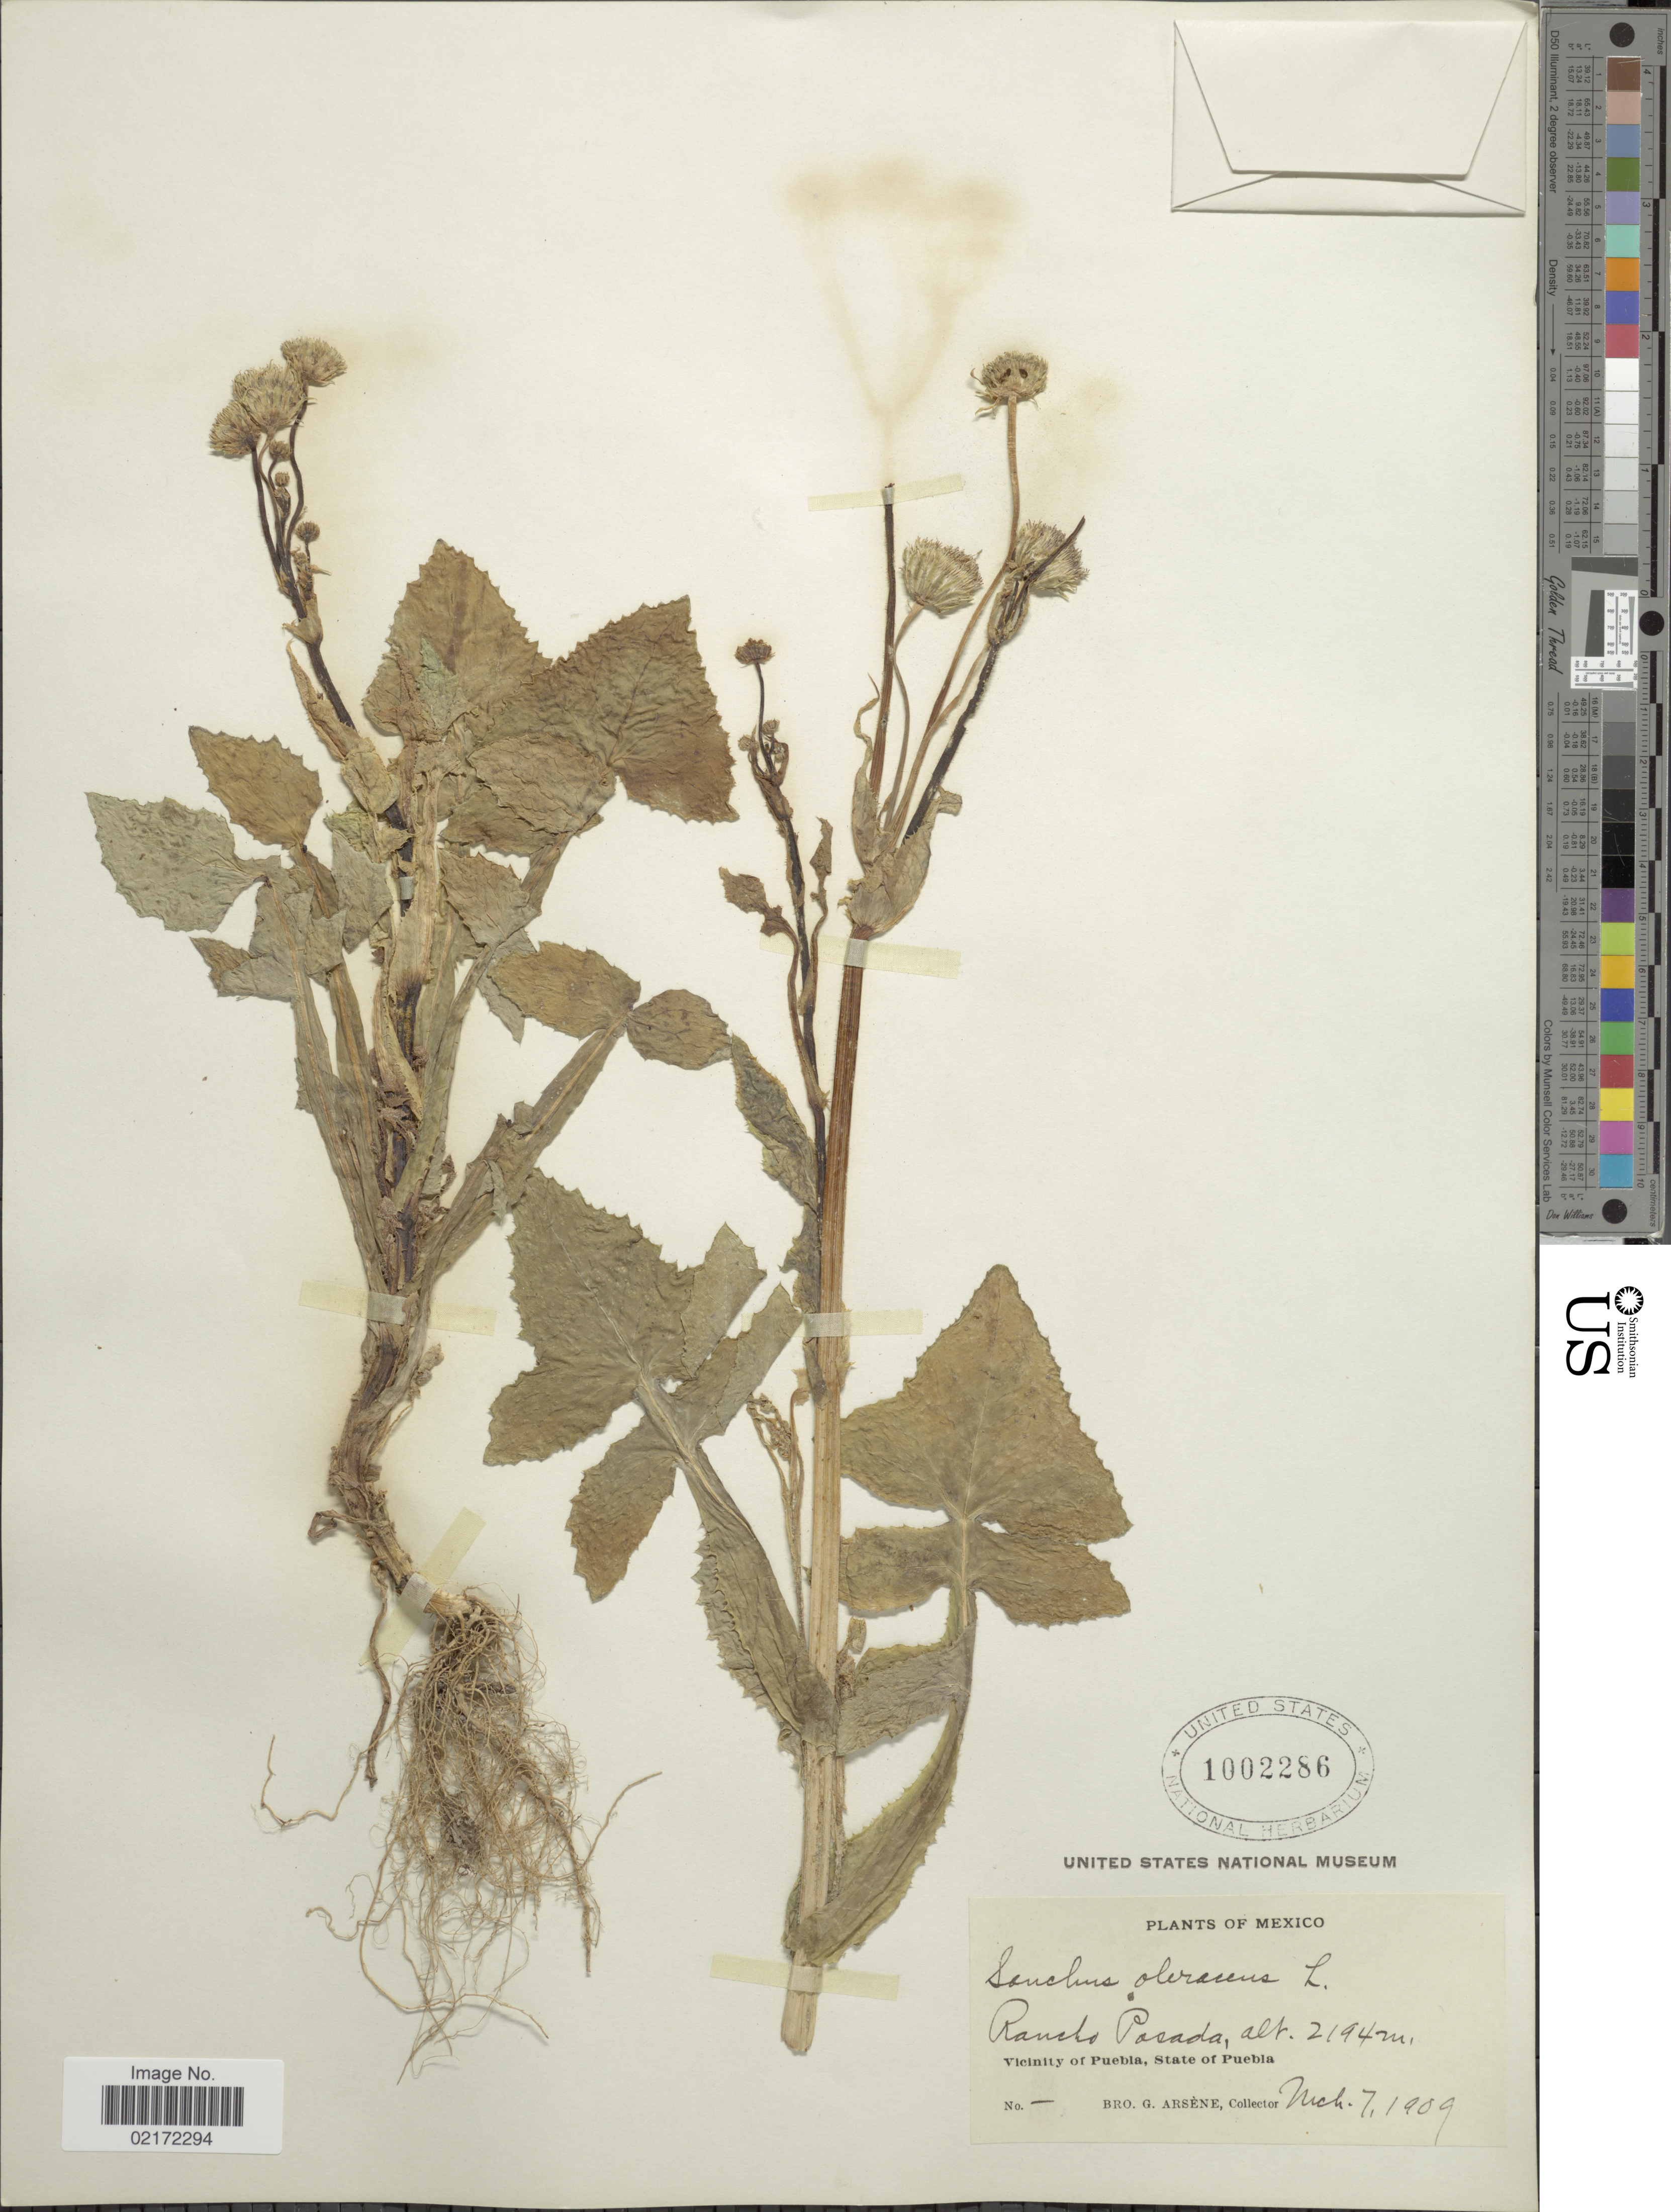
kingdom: Plantae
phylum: Tracheophyta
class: Magnoliopsida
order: Asterales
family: Asteraceae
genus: Sonchus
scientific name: Sonchus oleraceus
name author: L.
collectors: Bro. G. Arsène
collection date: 1909-03-07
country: Mexico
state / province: Puebla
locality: Rancho Pasada. Vicinity of Puebla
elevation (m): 2194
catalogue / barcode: US 1002286